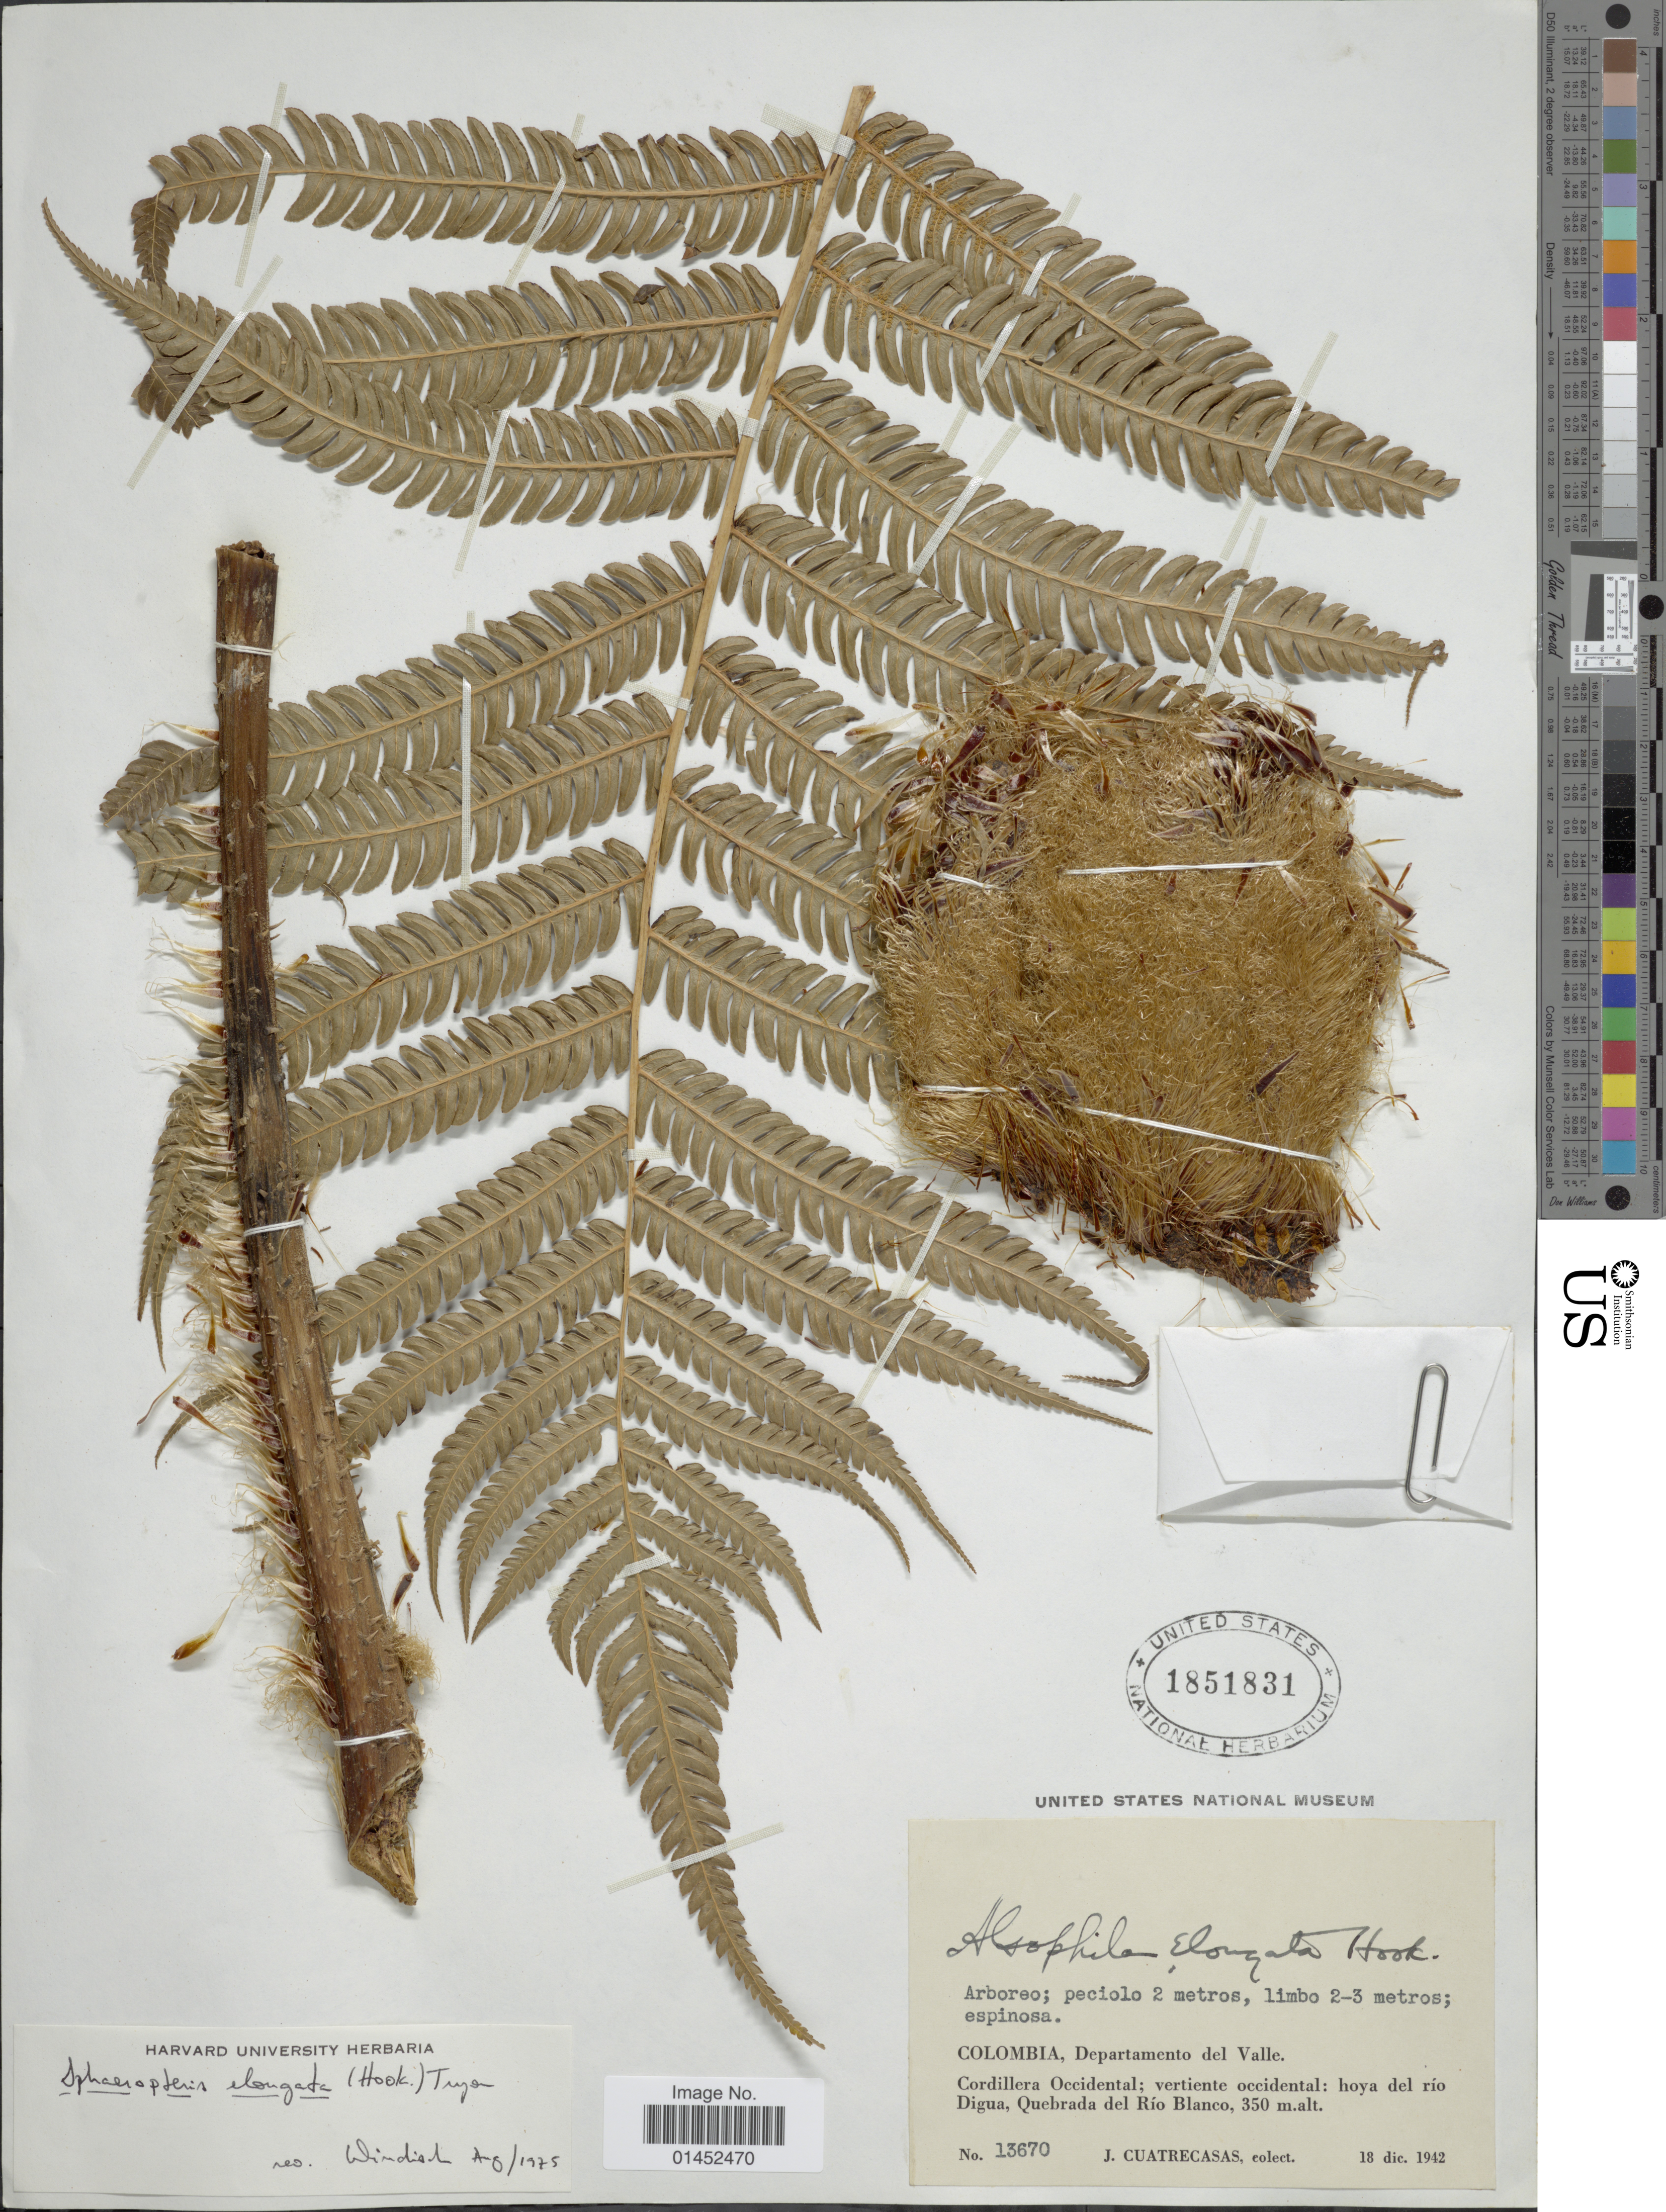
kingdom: Plantae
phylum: Tracheophyta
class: Polypodiopsida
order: Cyatheales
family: Cyatheaceae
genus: Cyathea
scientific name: Cyathea poeppigii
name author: (Hook.) Domin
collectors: J. Cuatrecasas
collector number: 13670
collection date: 1942-12-18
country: Colombia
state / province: Valle del Cauca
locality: Departamento del valle, Cordillera Occidental; vertiente occidental: hoya del río Digua, Quebrada del Río Blanco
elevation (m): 350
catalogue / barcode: US 1851831